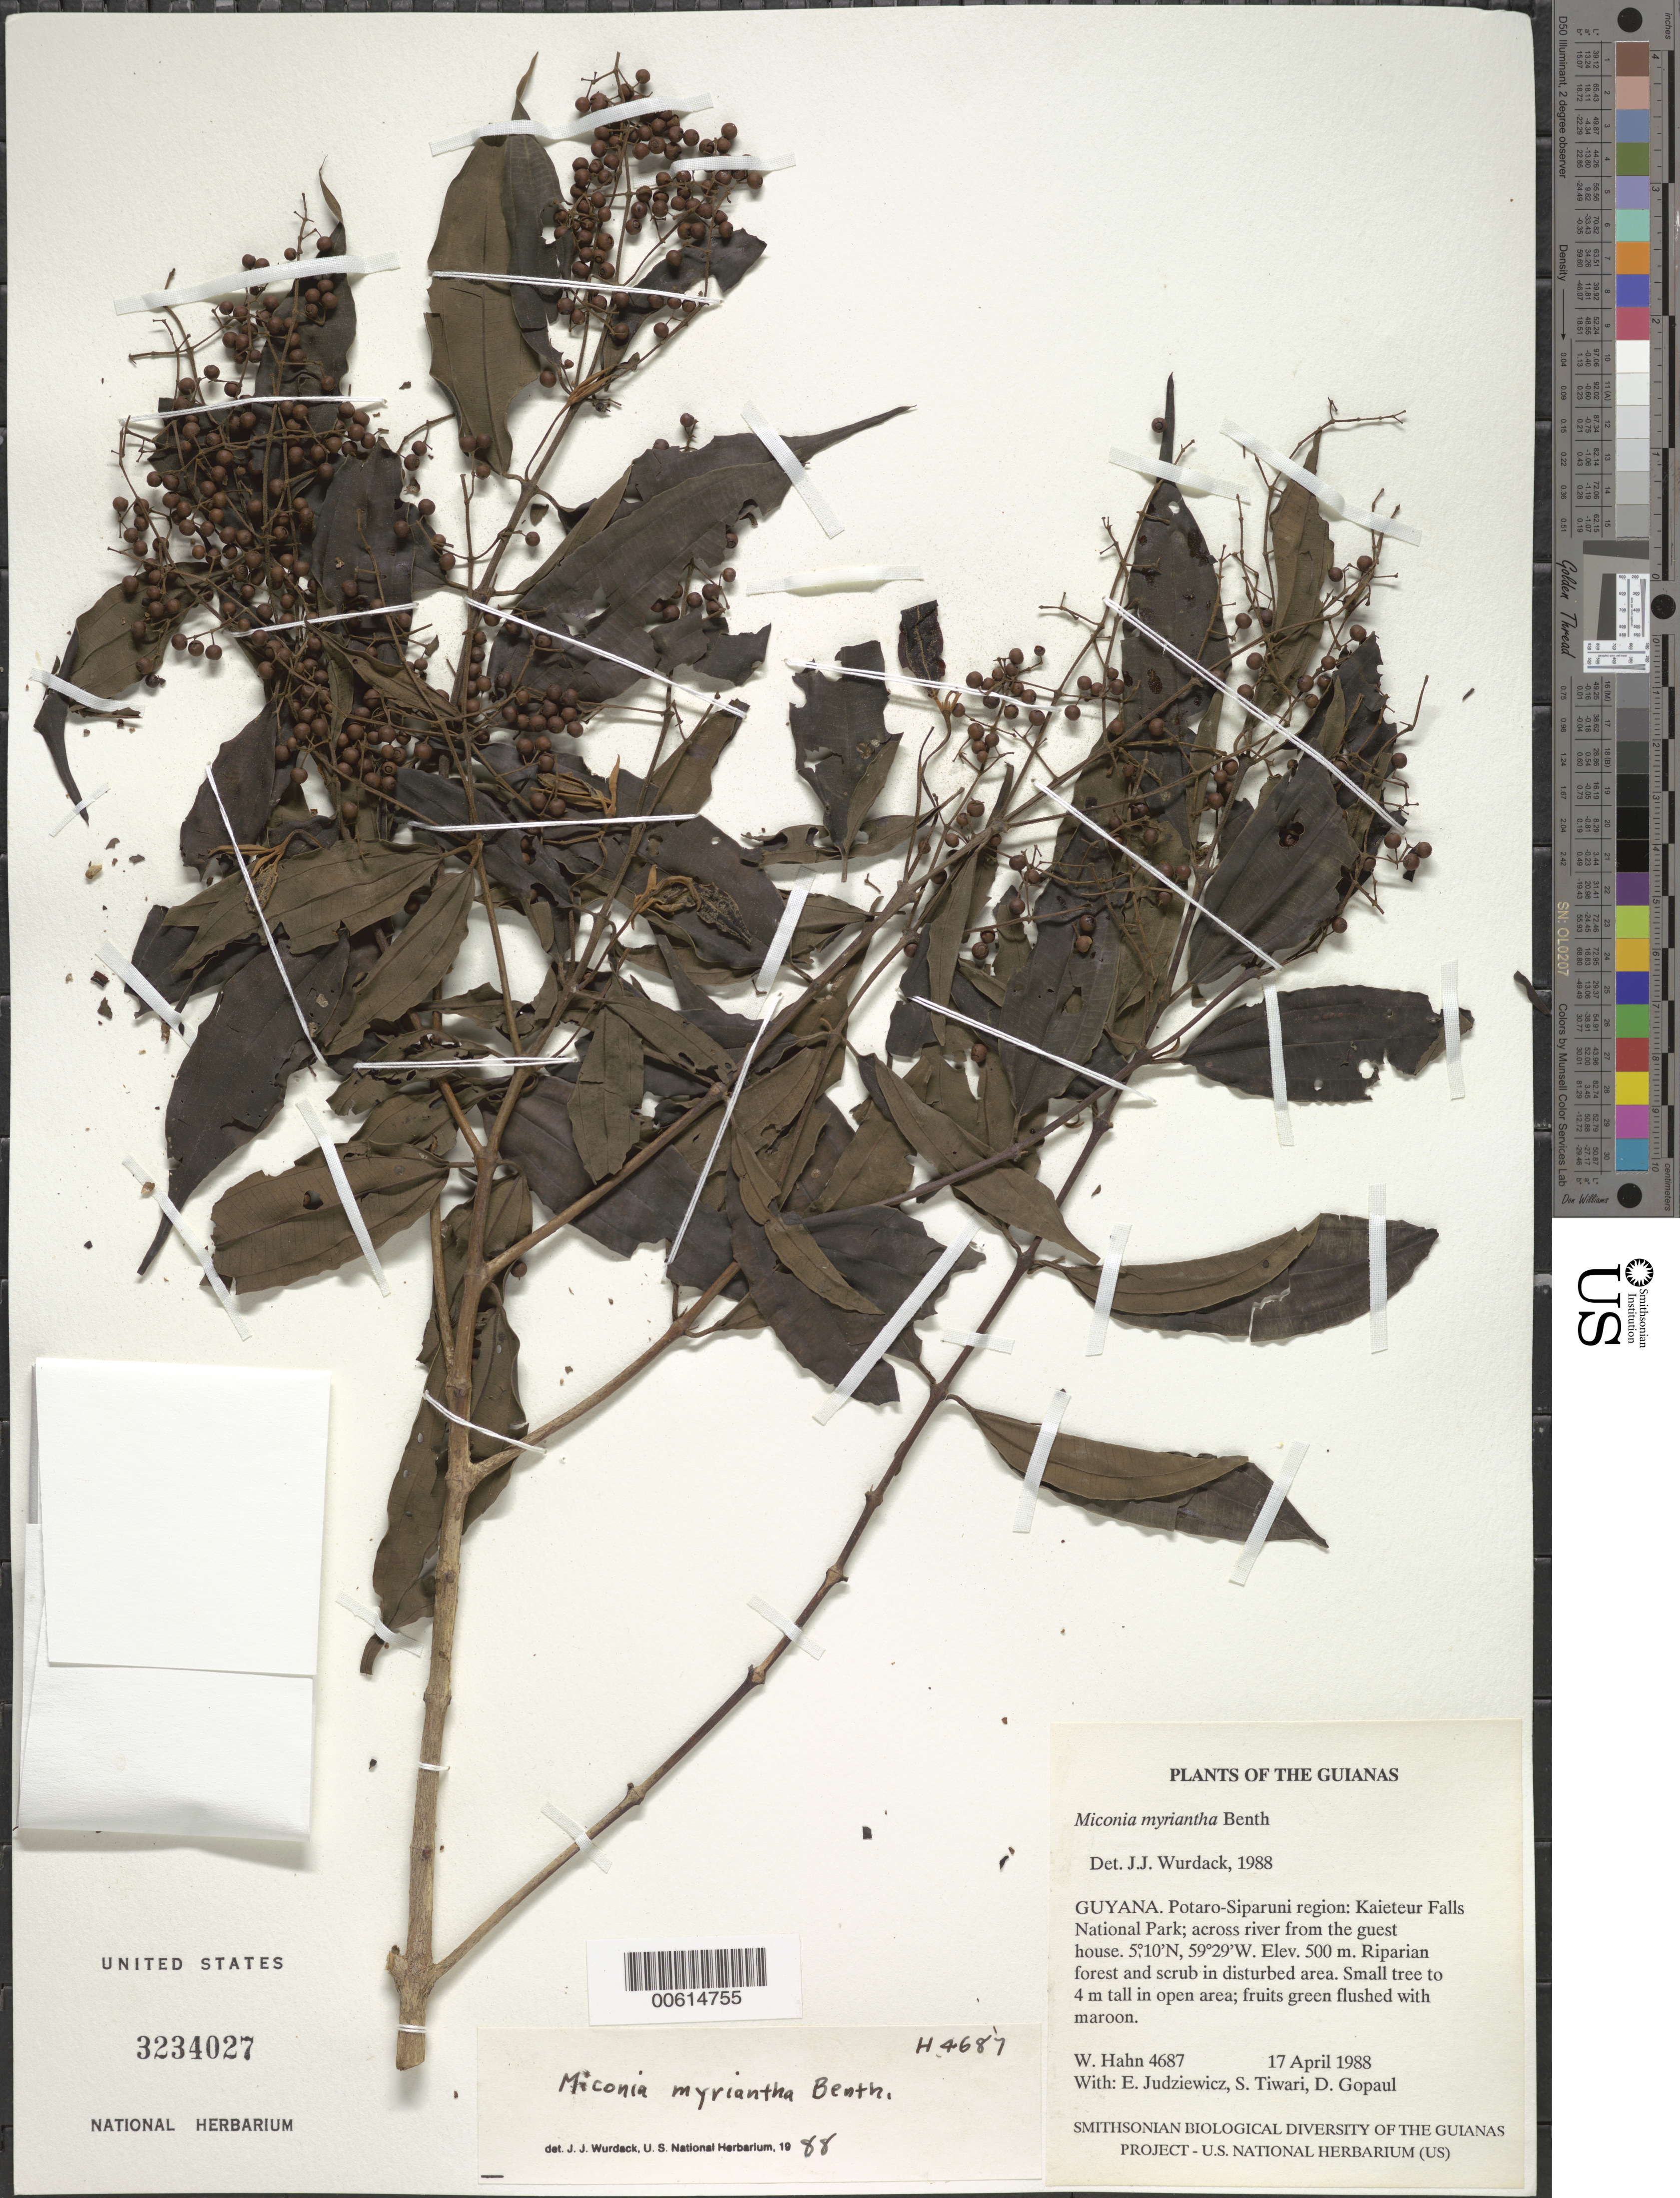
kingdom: Plantae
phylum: Tracheophyta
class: Magnoliopsida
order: Myrtales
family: Melastomataceae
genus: Miconia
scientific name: Miconia myriantha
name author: Benth.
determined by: Wurdack, John J., (US), US (UNITED STATES)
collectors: W. Hahn, E. J. Judziewicz, S. Tiwari & D. Gopaul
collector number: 4687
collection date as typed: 17 April 1988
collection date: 1988-04-17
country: Guyana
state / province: Potaro-Siparuni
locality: Kaieteur Falls National Park; across river from the guest house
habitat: Riparian forest and scrub in disturbed area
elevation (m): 500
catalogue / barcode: US 3234027